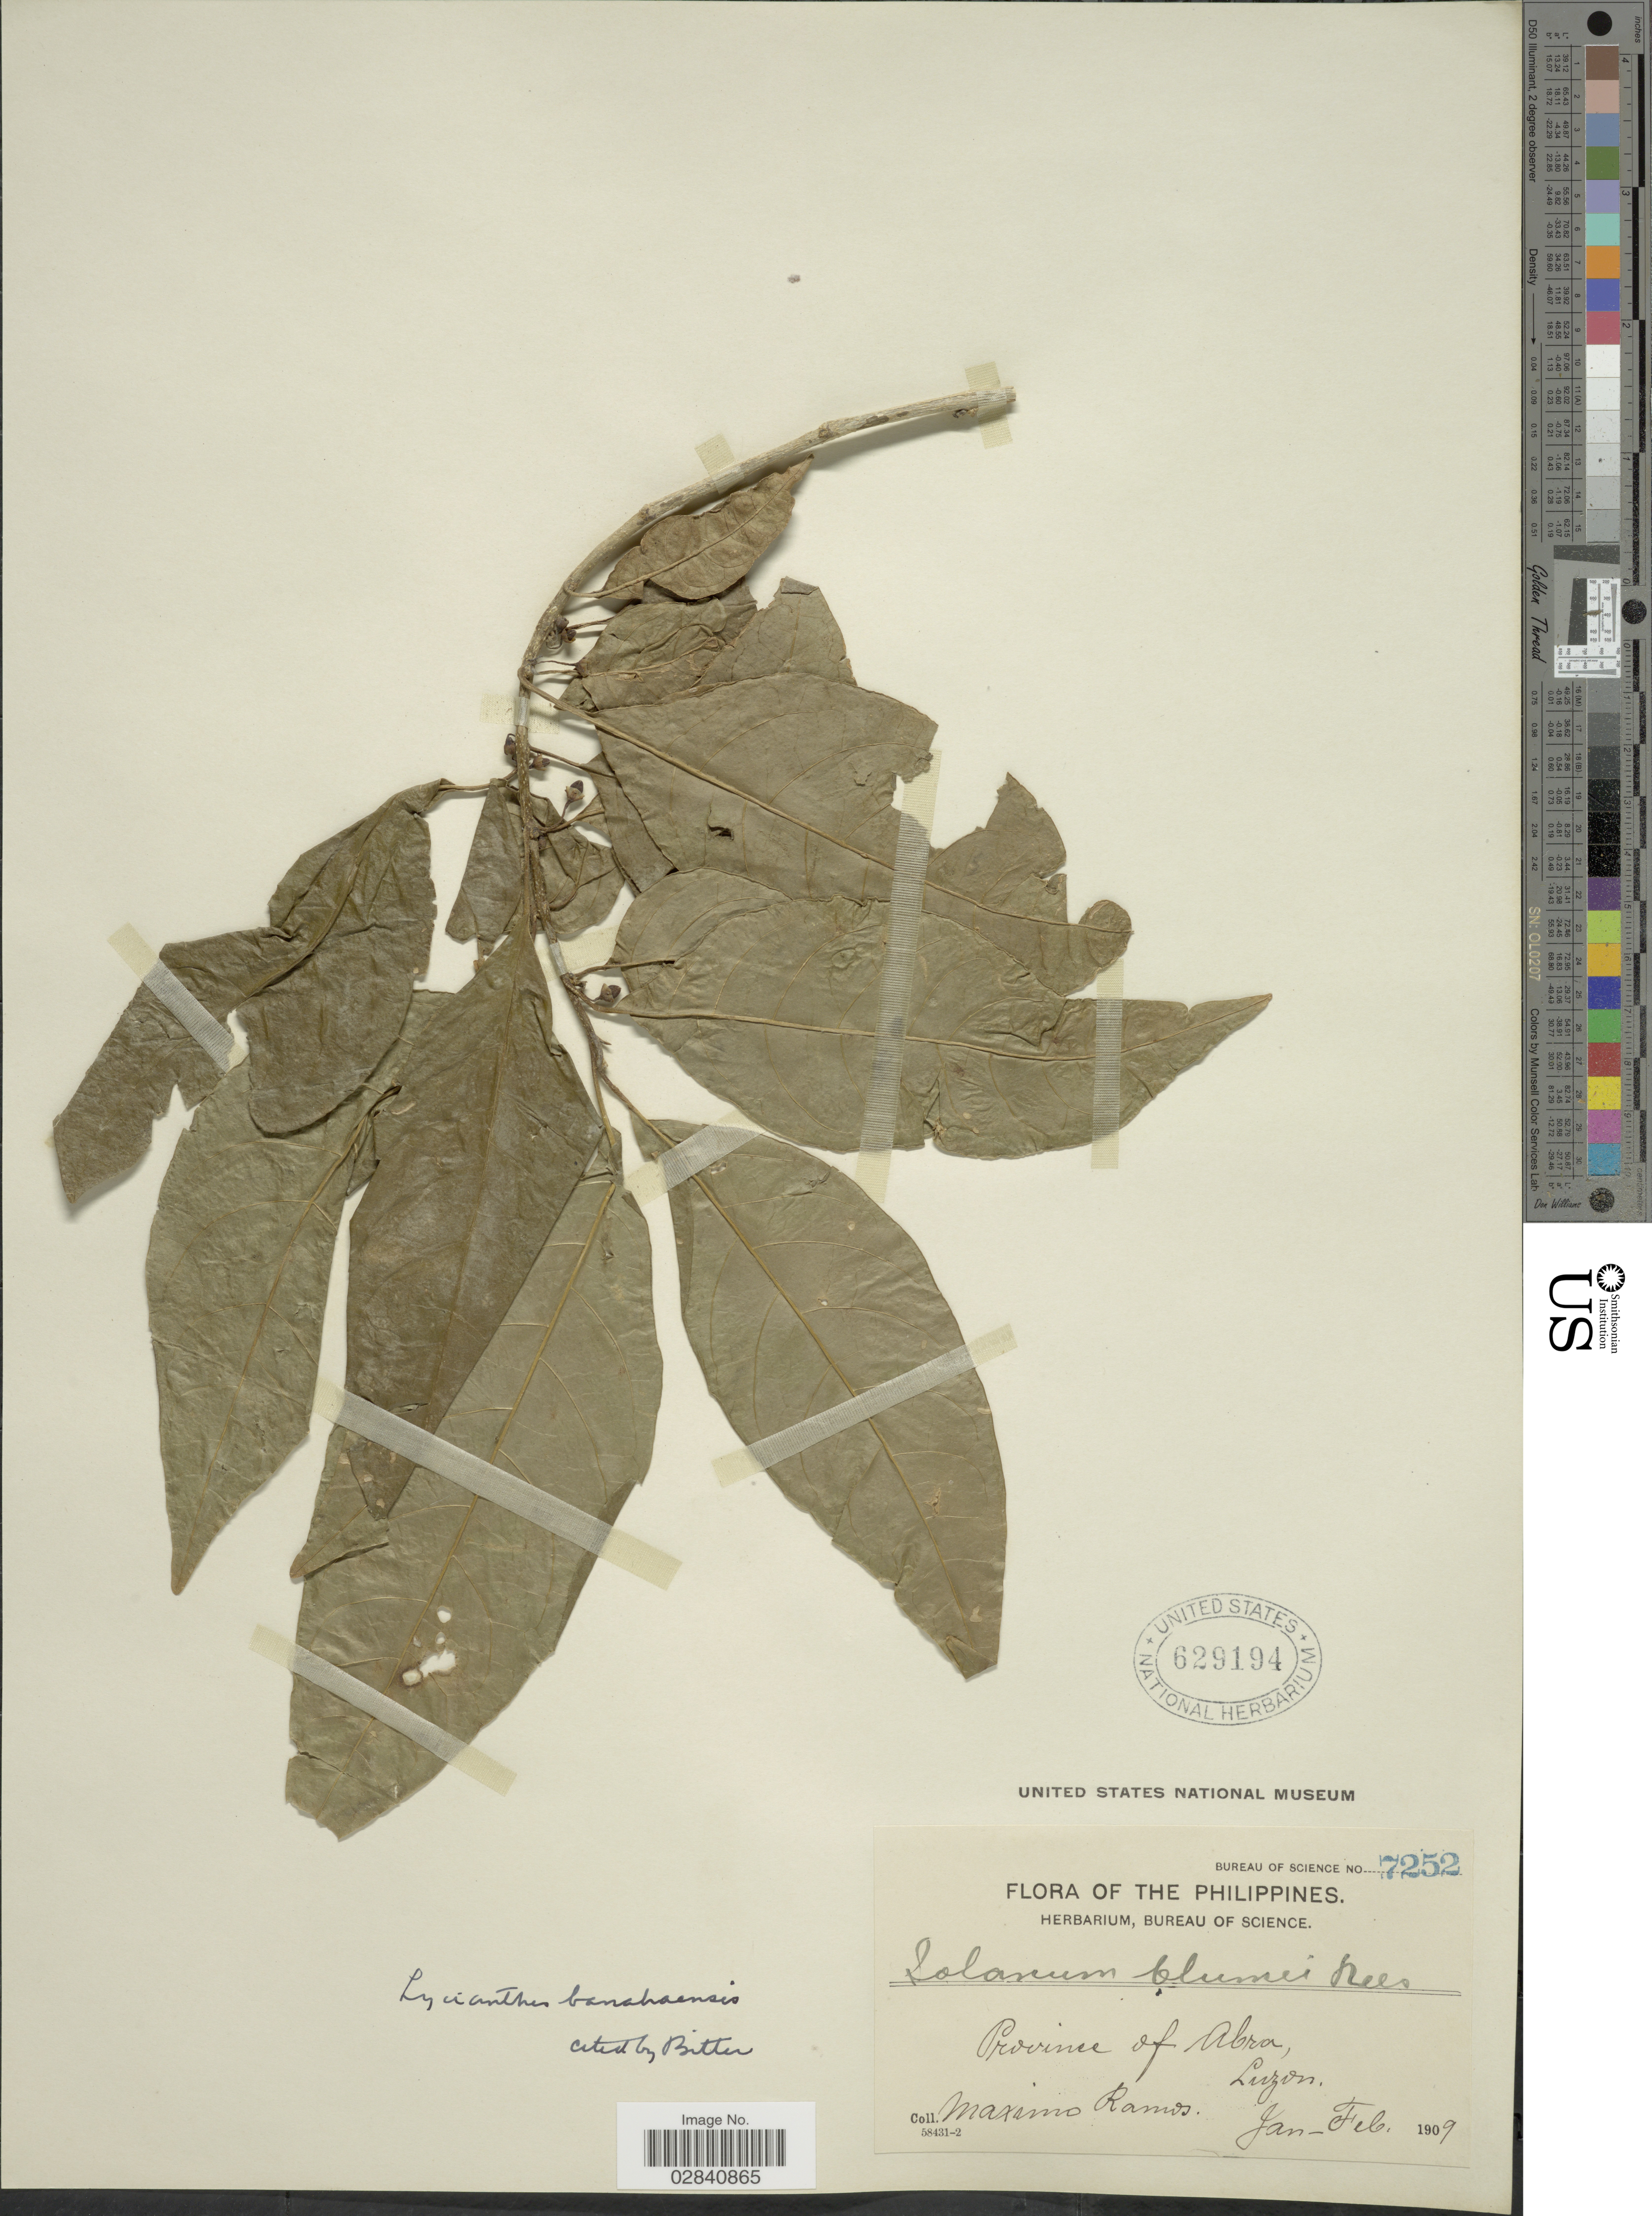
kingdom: Plantae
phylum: Tracheophyta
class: Magnoliopsida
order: Solanales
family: Solanaceae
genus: Lycianthes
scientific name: Lycianthes banahaensis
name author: (Elmer) Bitt.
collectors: M. Ramos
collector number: Bureau of Science 7252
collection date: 1909-01/1909-02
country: Philippines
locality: Province of Abra, Luzon.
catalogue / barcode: US 629194